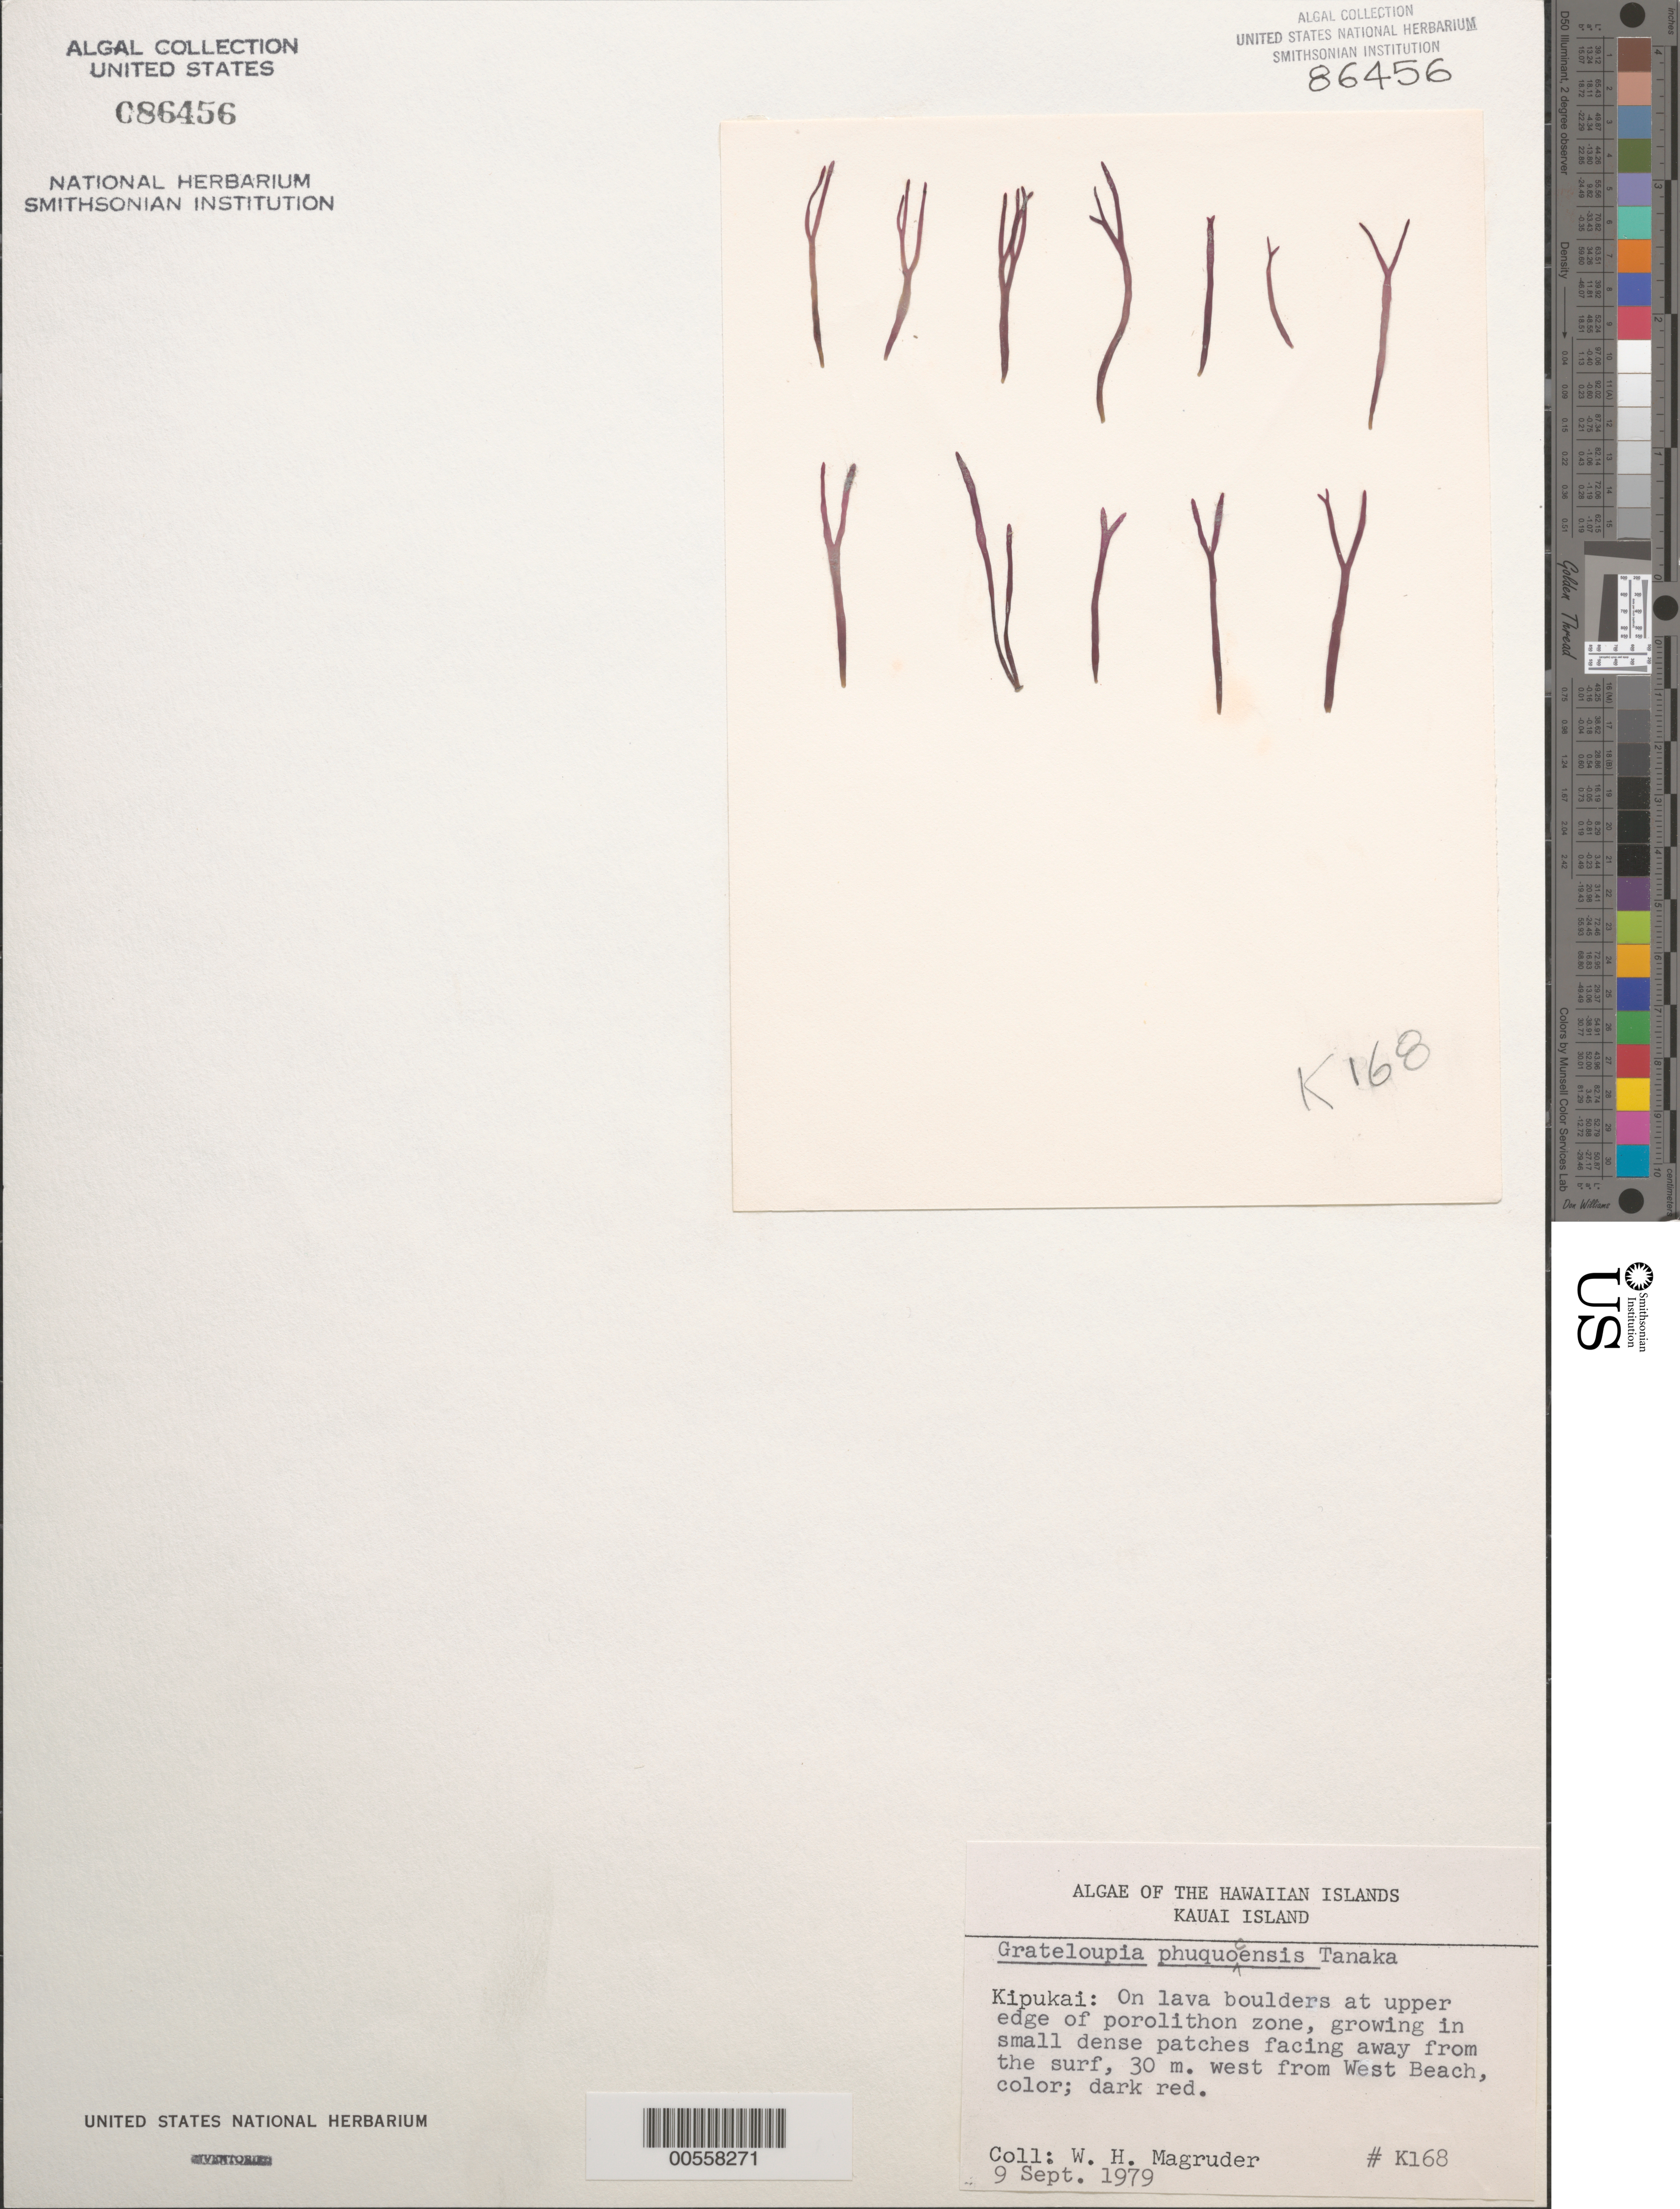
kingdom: Plantae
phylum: Rhodophyta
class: Florideophyceae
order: Halymeniales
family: Halymeniaceae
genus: Grateloupia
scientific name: Grateloupia phuquocensis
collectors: W. Magruder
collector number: K168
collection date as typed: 09 Sep 1979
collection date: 1979-09-09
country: United States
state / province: Hawaii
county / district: Kauai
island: Kaua'i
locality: Kipukai, just west of West Beach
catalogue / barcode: US 86456